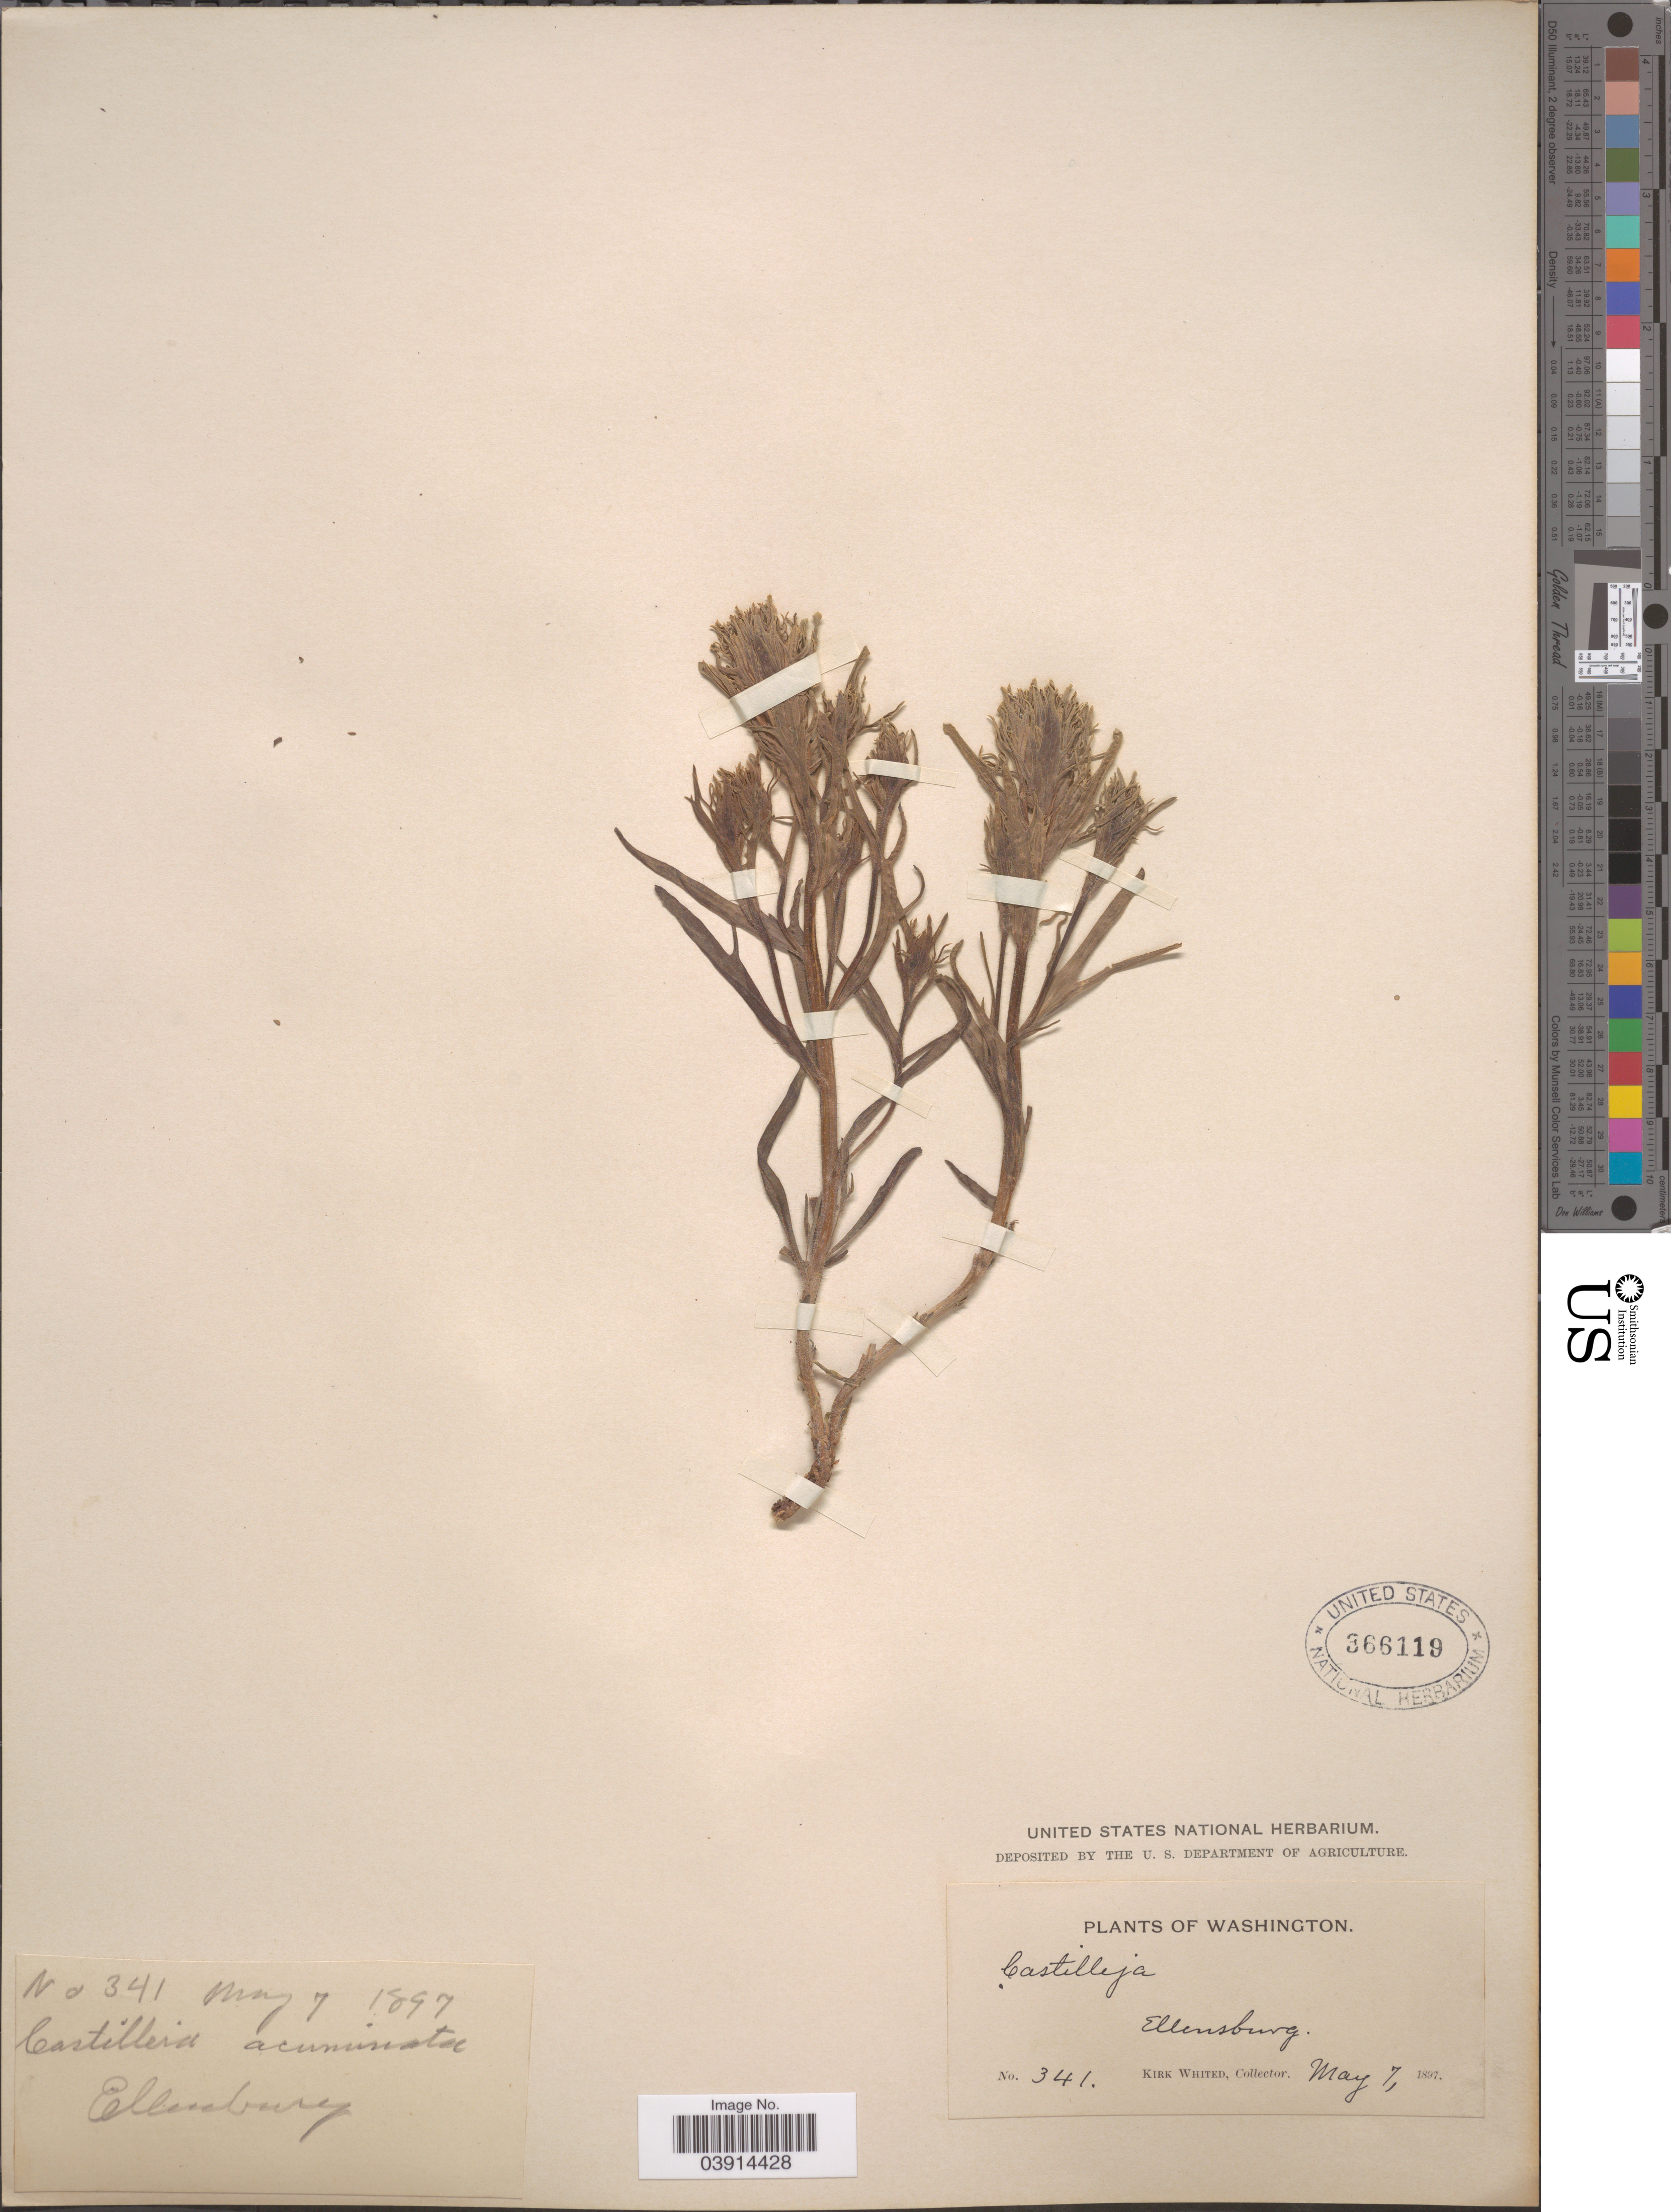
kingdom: Plantae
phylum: Tracheophyta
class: Magnoliopsida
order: Lamiales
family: Orobanchaceae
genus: Castilleja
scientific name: Castilleja thompsonii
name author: Pennell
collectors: K. Whited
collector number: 341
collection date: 1897-05-07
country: United States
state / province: Washington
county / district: Kittitas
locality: Ellensburg.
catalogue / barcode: US 366119